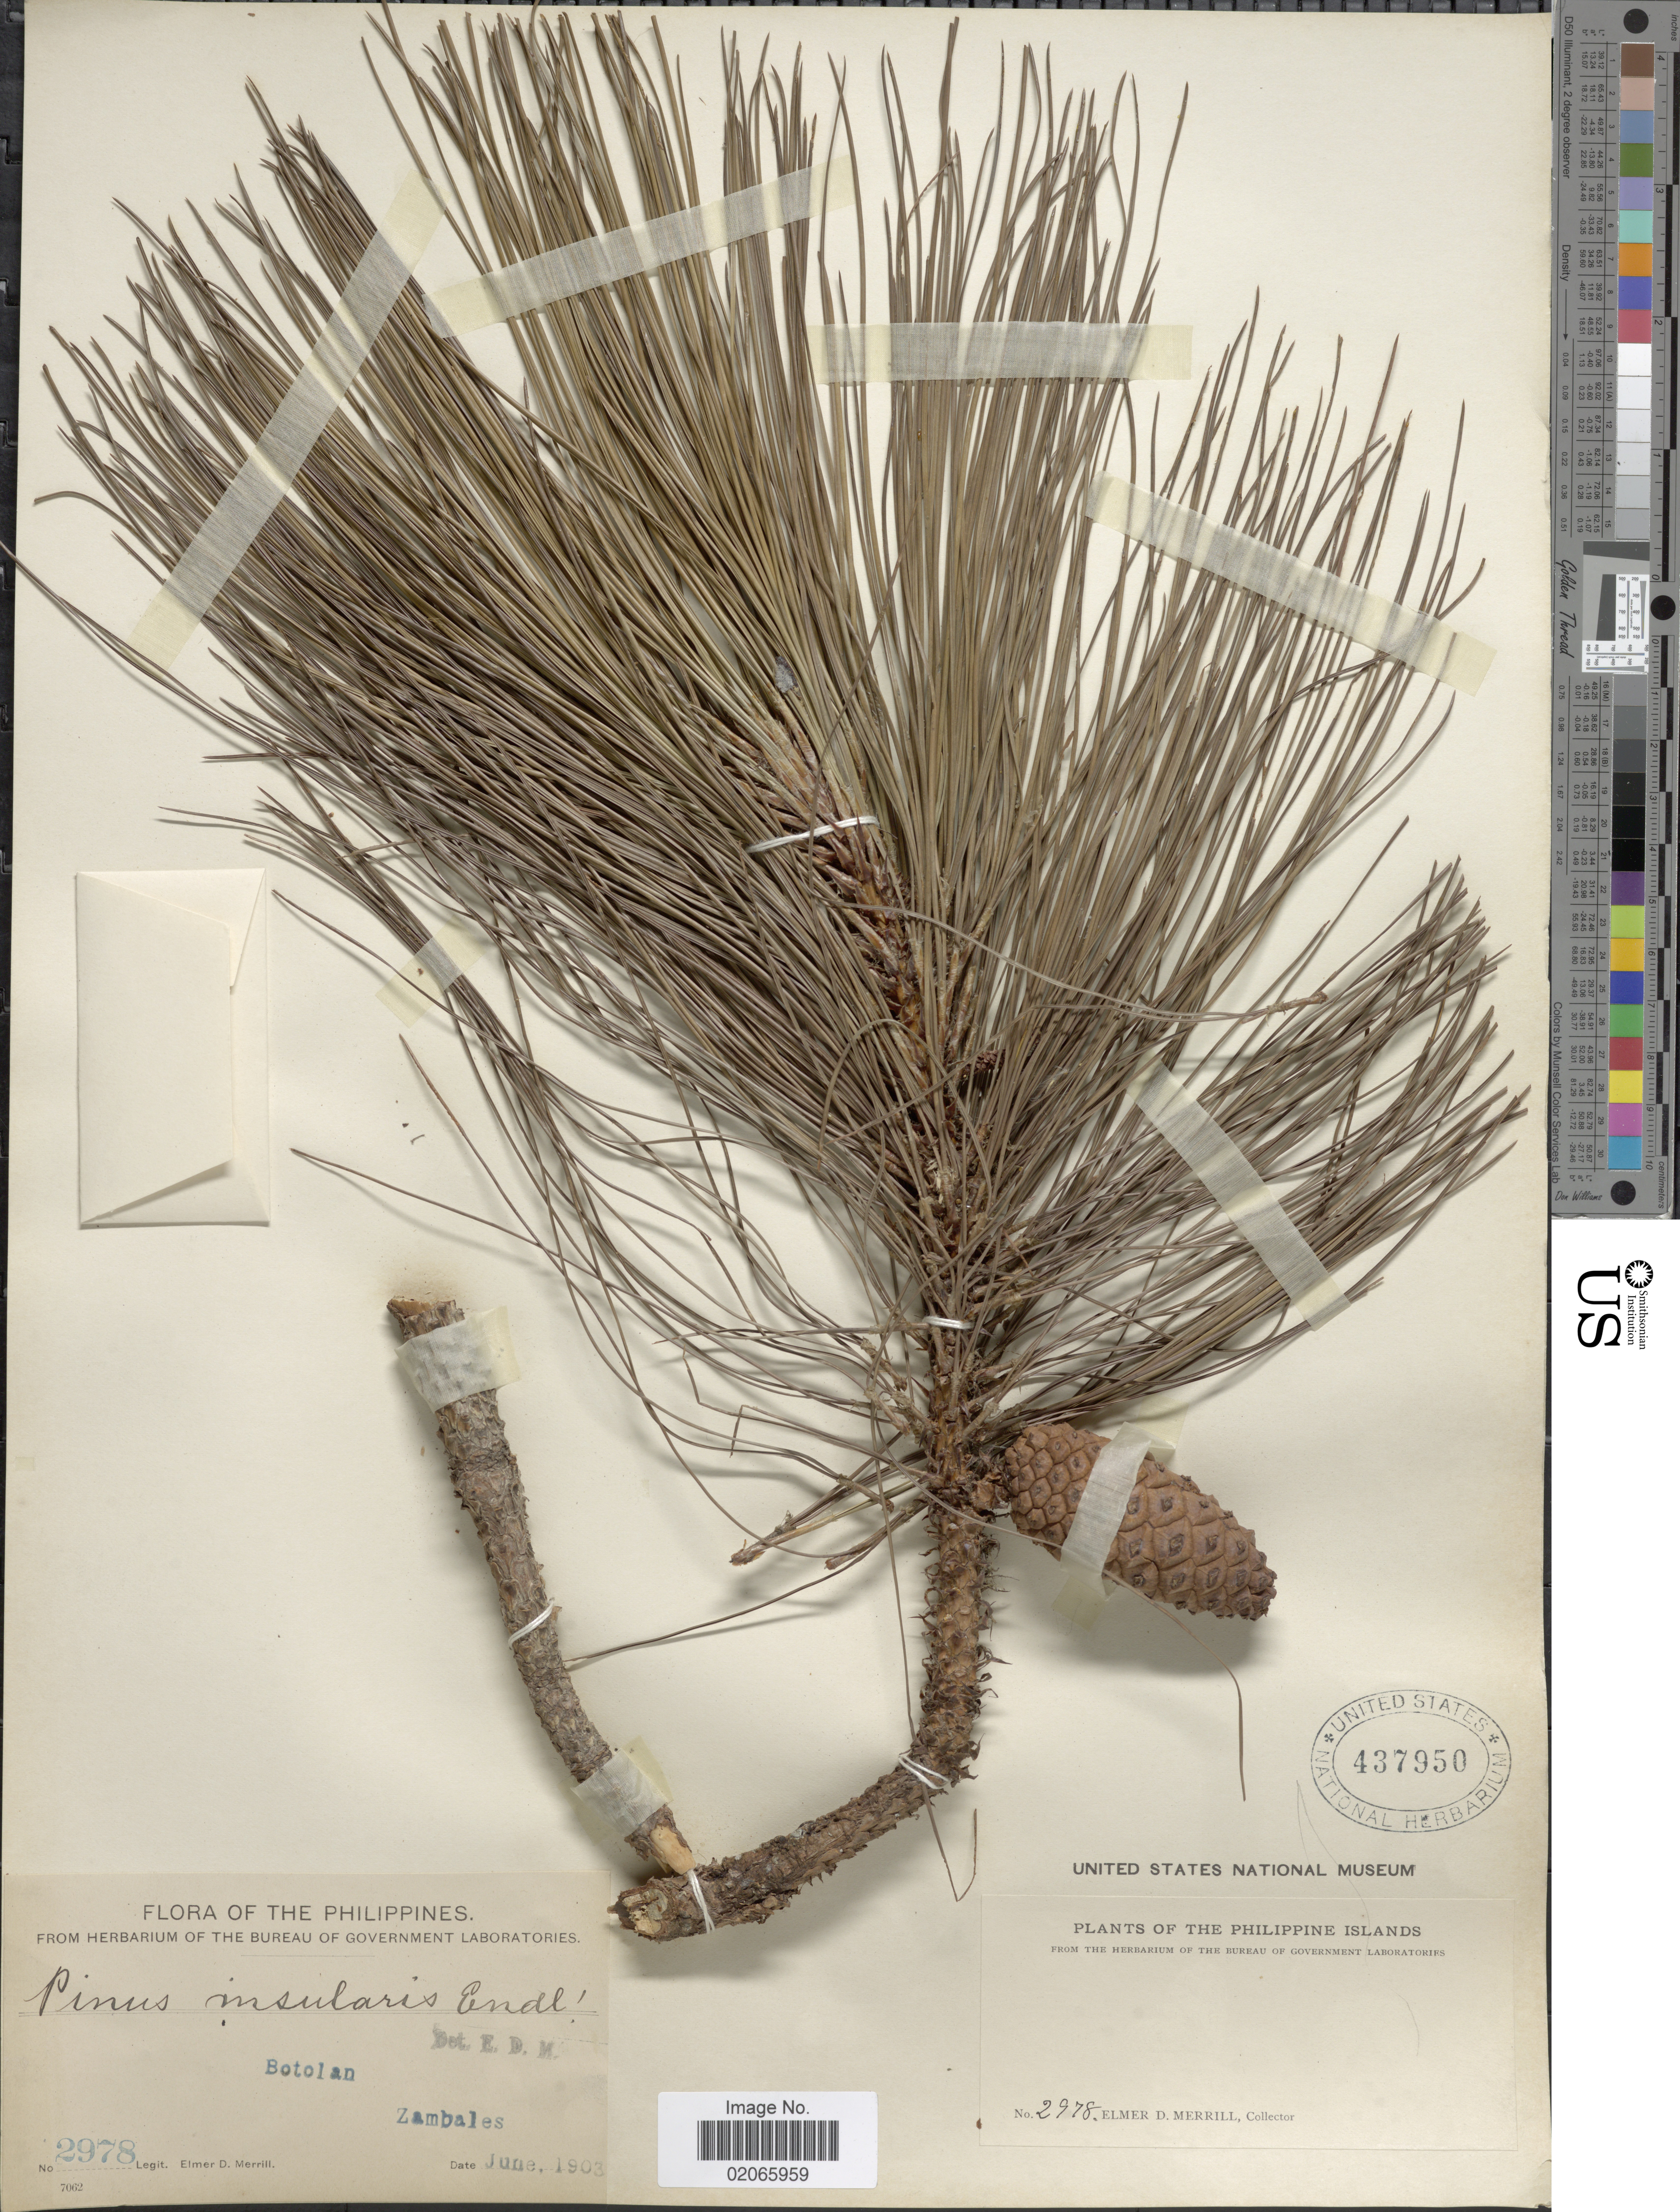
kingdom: Plantae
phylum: Tracheophyta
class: Pinopsida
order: Pinales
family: Pinaceae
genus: Pinus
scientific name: Pinus insularis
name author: Endl.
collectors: E. D. Merrill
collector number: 2978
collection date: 1903-06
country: Philippines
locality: The Philippine Islands. Botolan Zambales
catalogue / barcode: US 437950